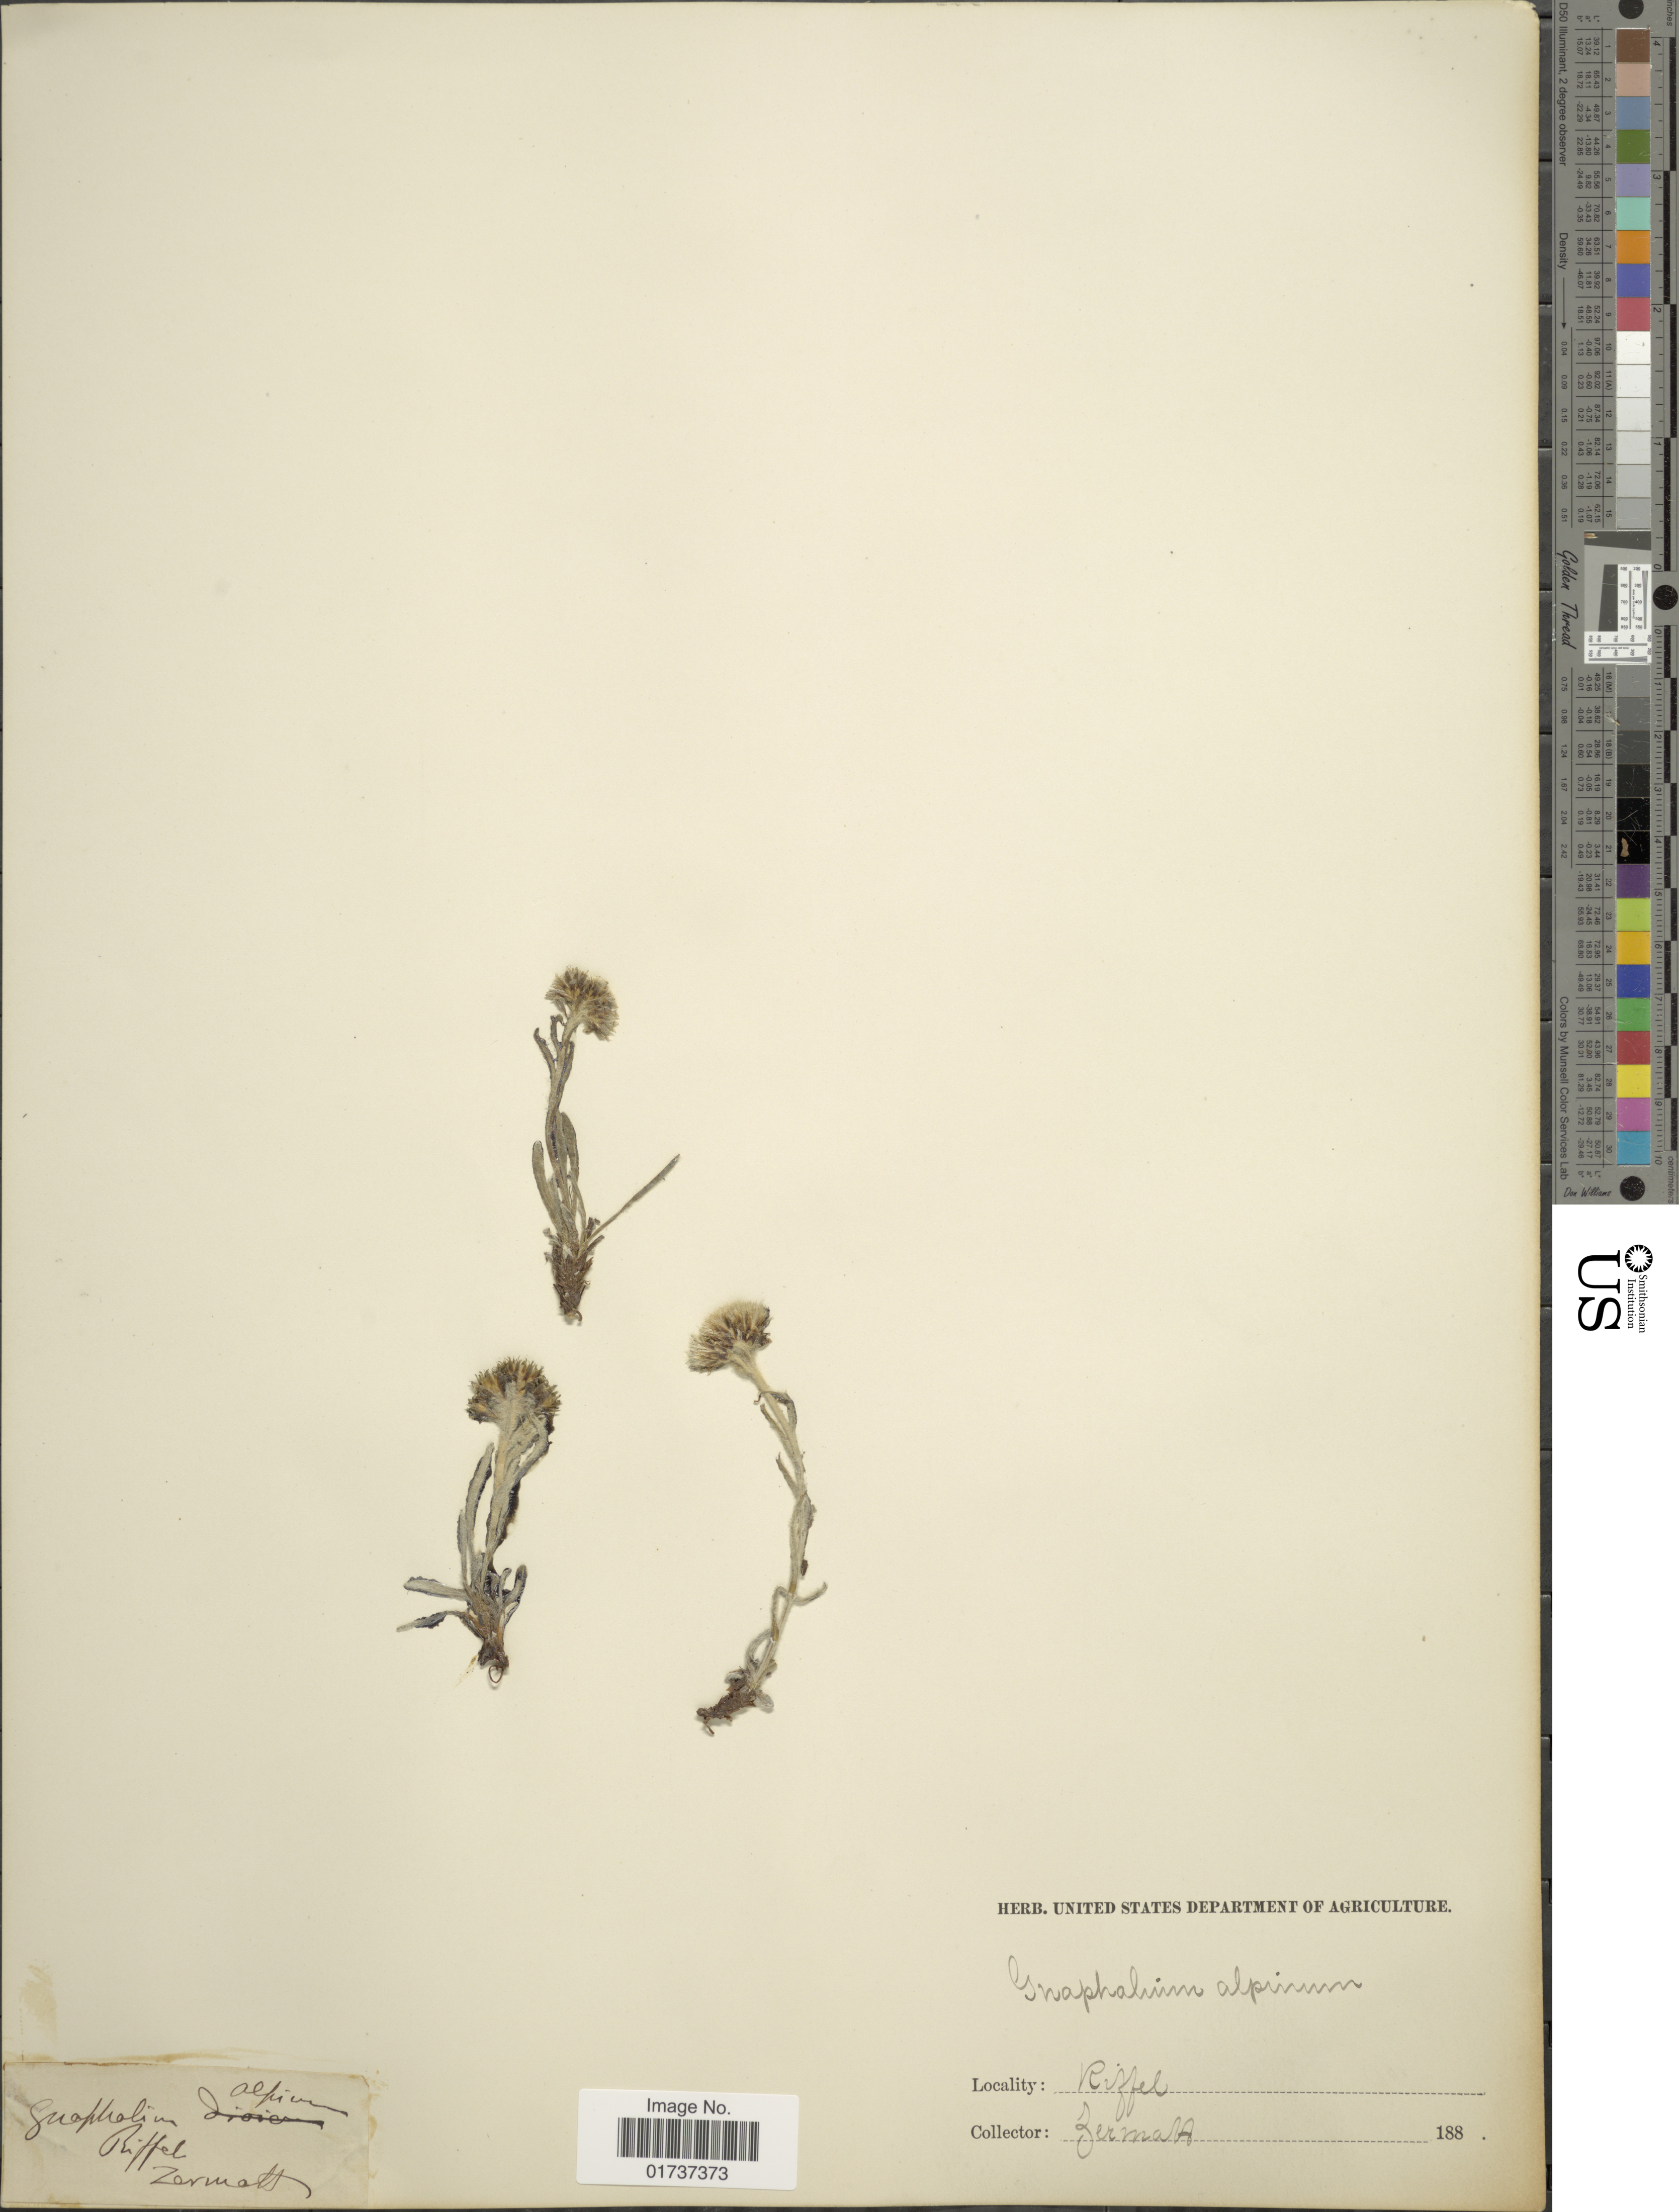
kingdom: Plantae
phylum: Tracheophyta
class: Magnoliopsida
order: Asterales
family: Asteraceae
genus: Gnaphalium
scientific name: Gnaphalium alpinum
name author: L.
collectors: Zermatt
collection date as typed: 188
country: Switzerland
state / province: Valais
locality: Riffel